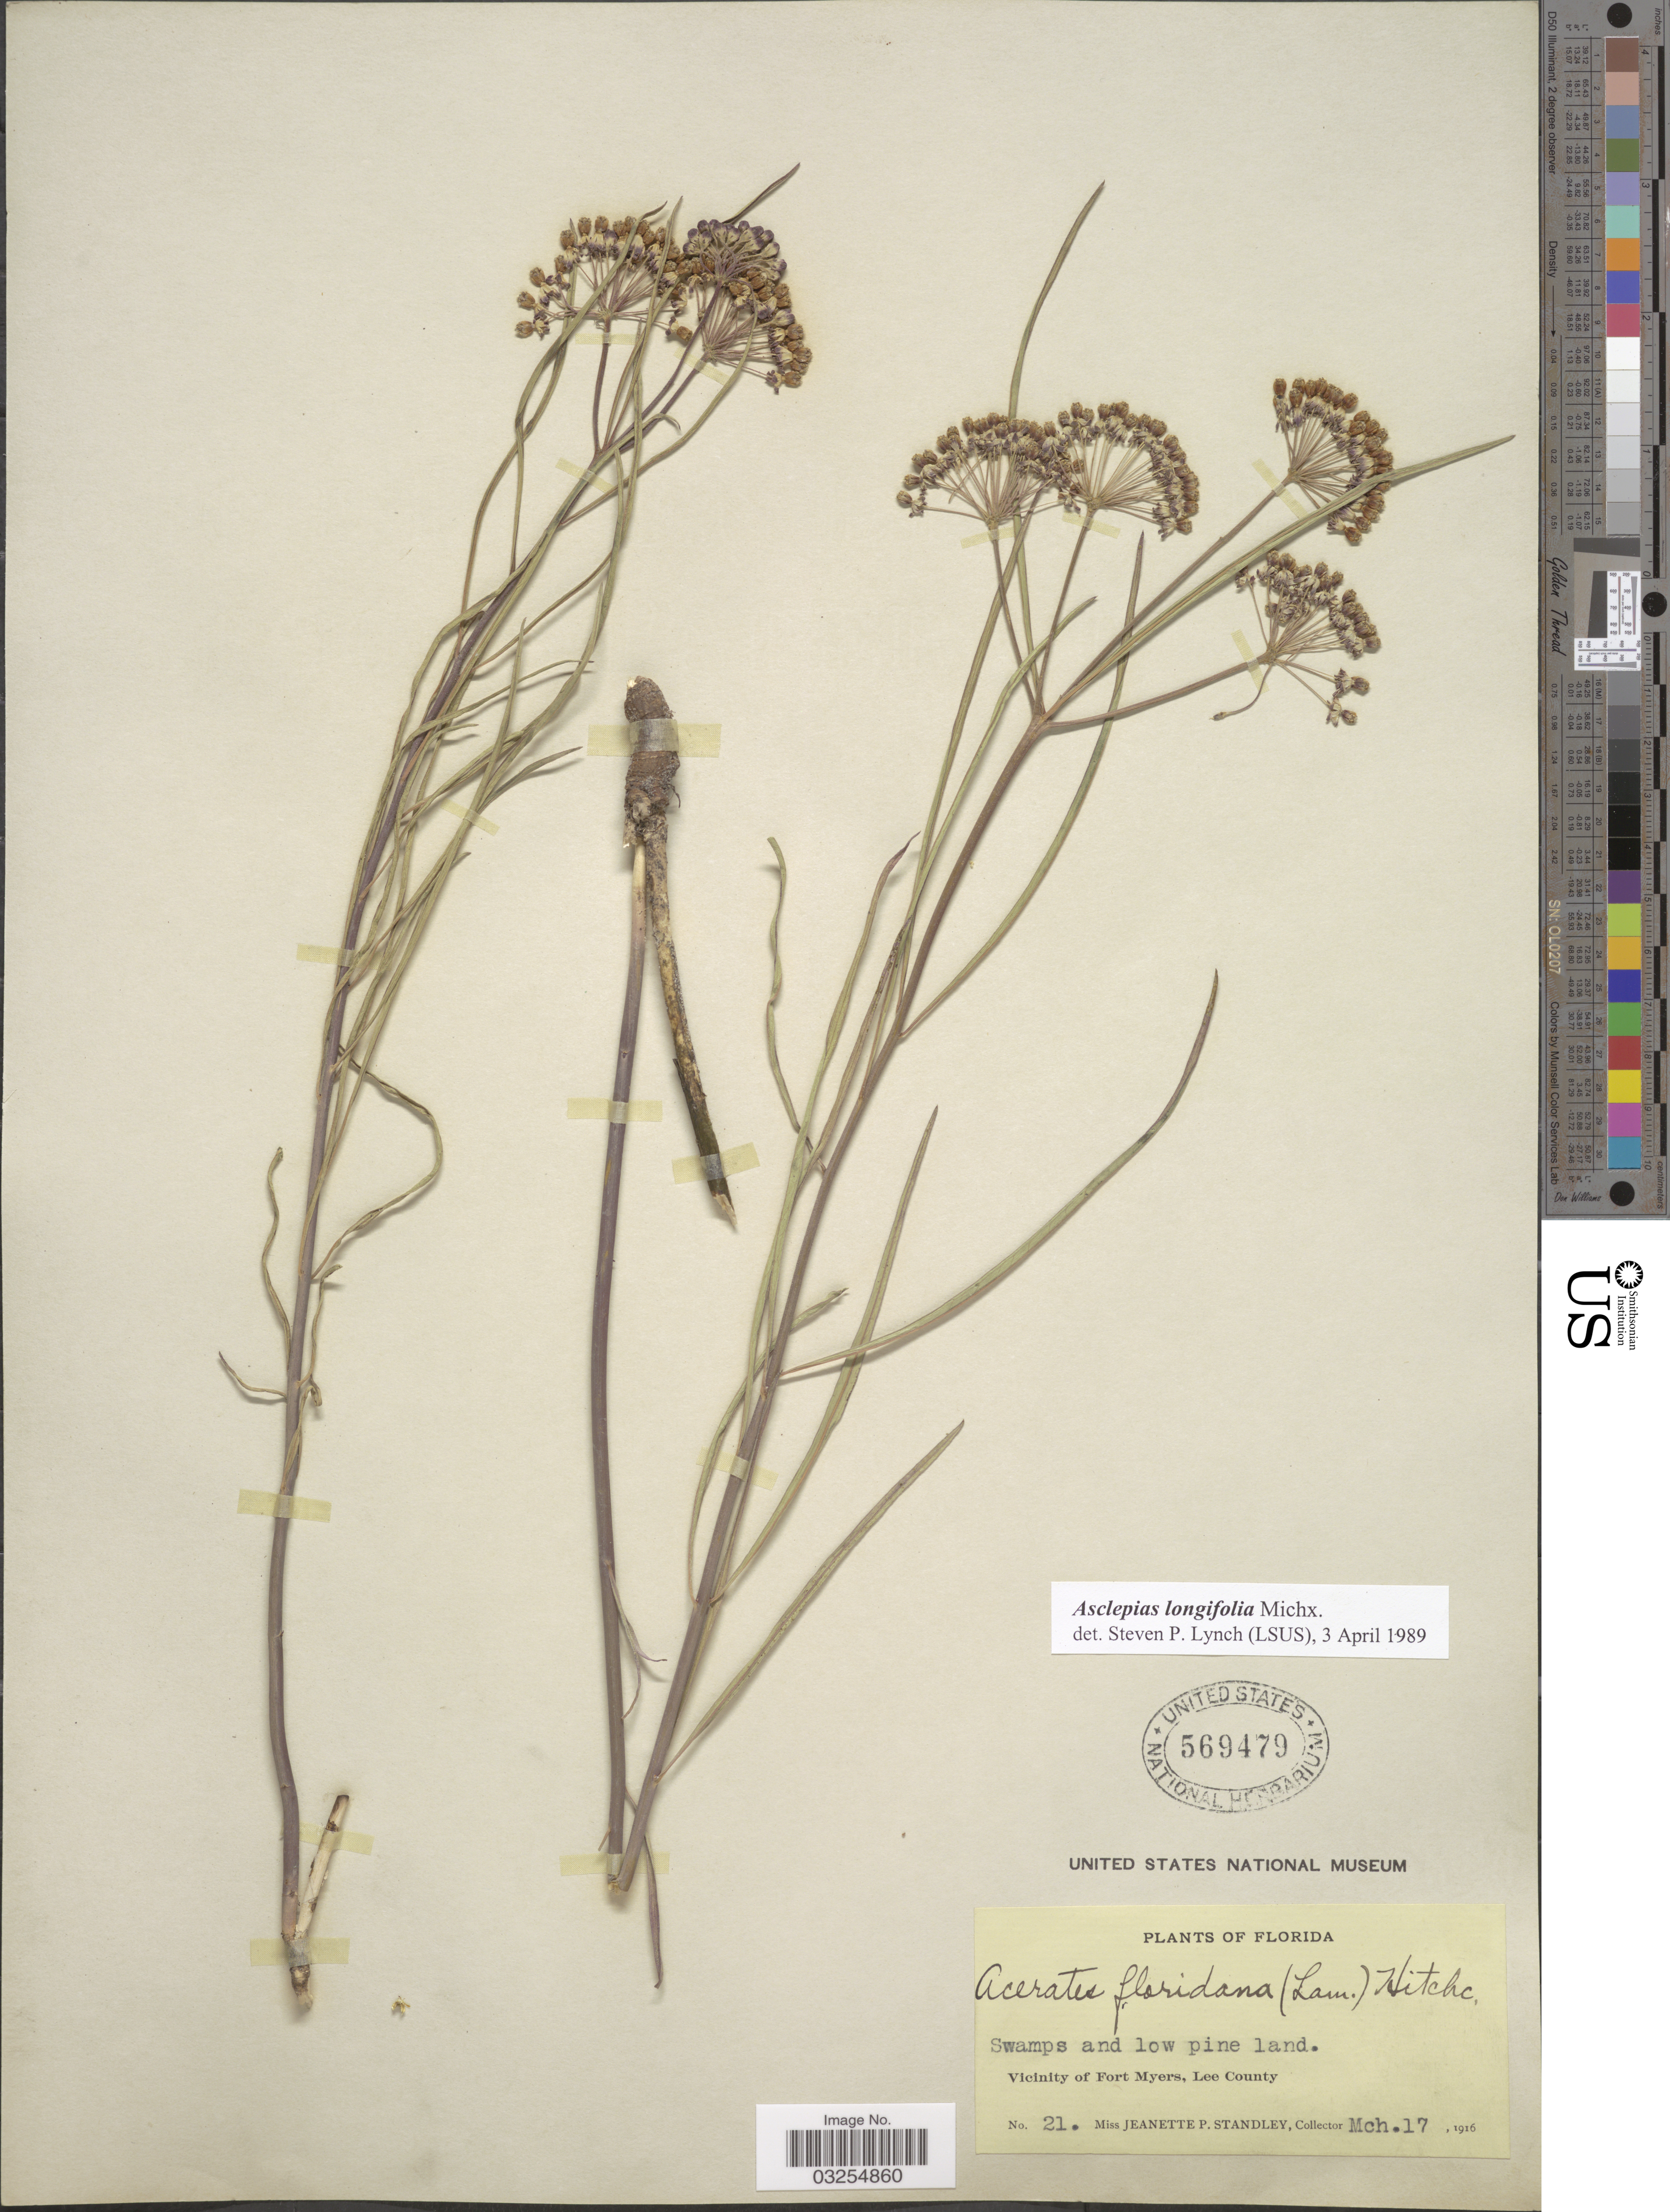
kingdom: Plantae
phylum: Tracheophyta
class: Magnoliopsida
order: Gentianales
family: Apocynaceae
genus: Asclepias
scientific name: Asclepias longifolia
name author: Michx.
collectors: J. P. Standley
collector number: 21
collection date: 1916-03-17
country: United States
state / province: Florida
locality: Vicinity of Fort Myers, Lee County.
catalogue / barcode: US 569479